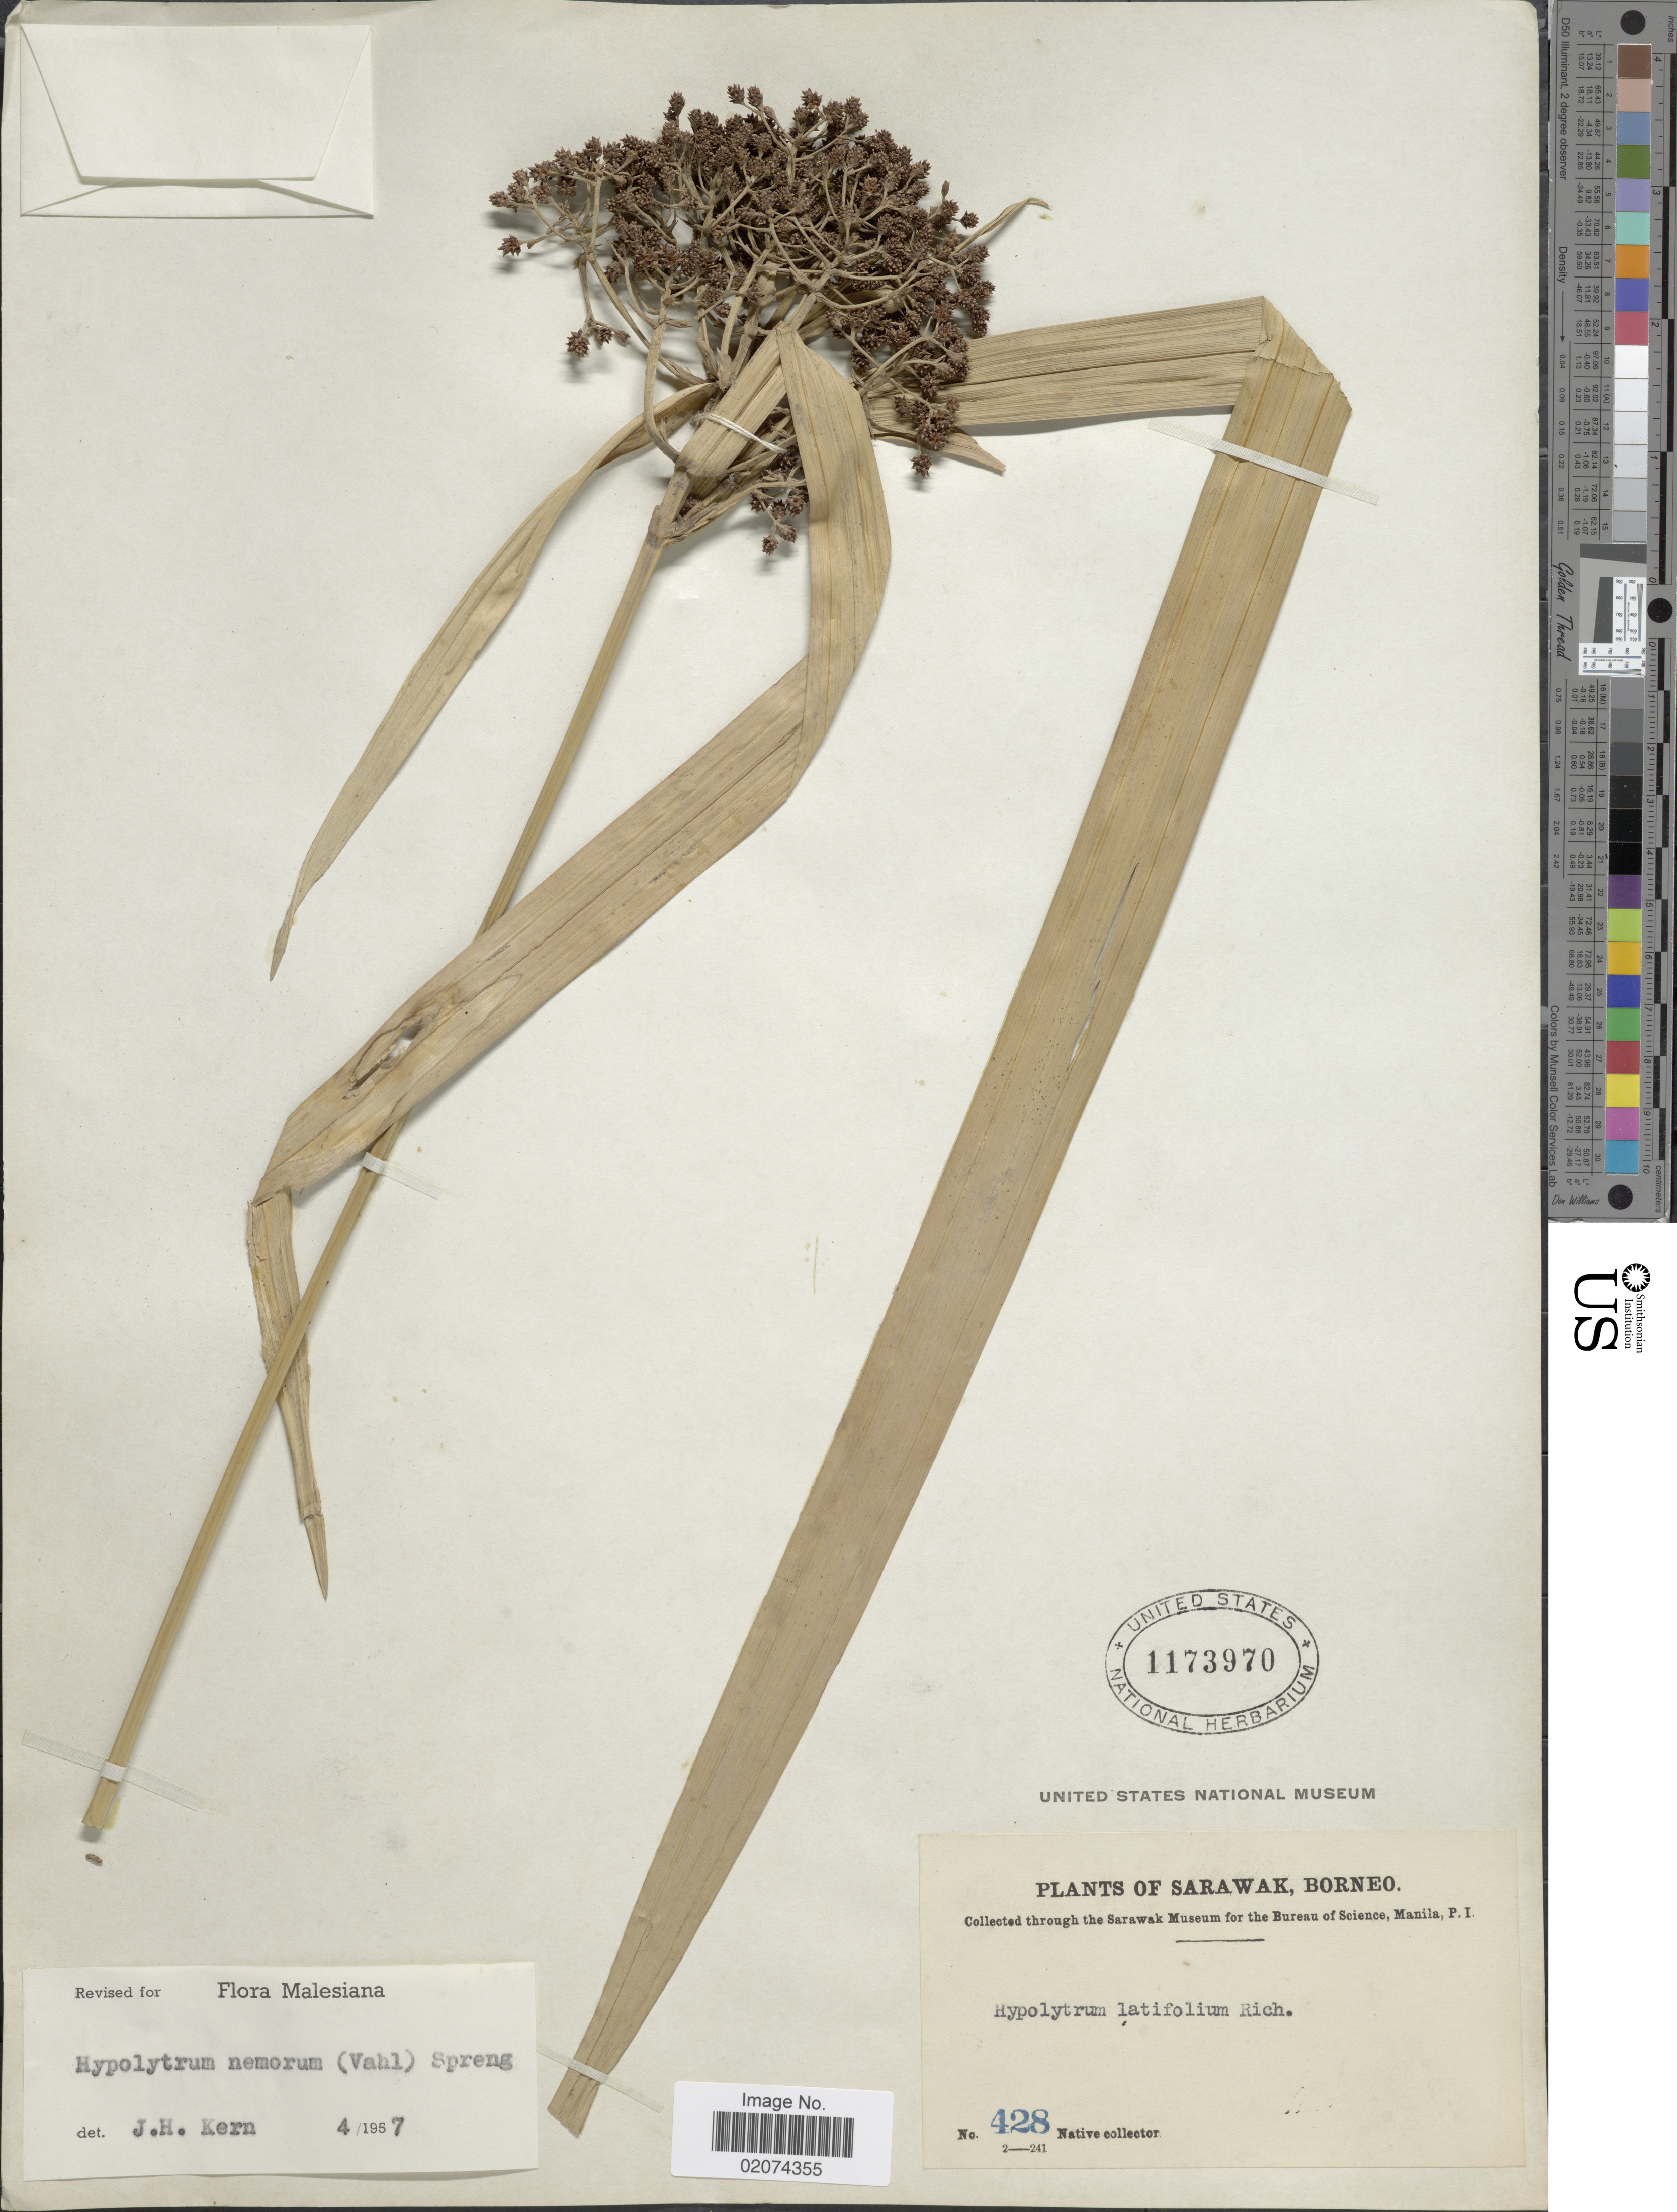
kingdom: Plantae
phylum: Tracheophyta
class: Liliopsida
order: Poales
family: Cyperaceae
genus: Hypolytrum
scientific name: Hypolytrum nemorum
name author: (Vahl) Spreng.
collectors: Native collector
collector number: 428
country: Malaysia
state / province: Sarawak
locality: Sarawak, Borneo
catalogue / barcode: US 1173970